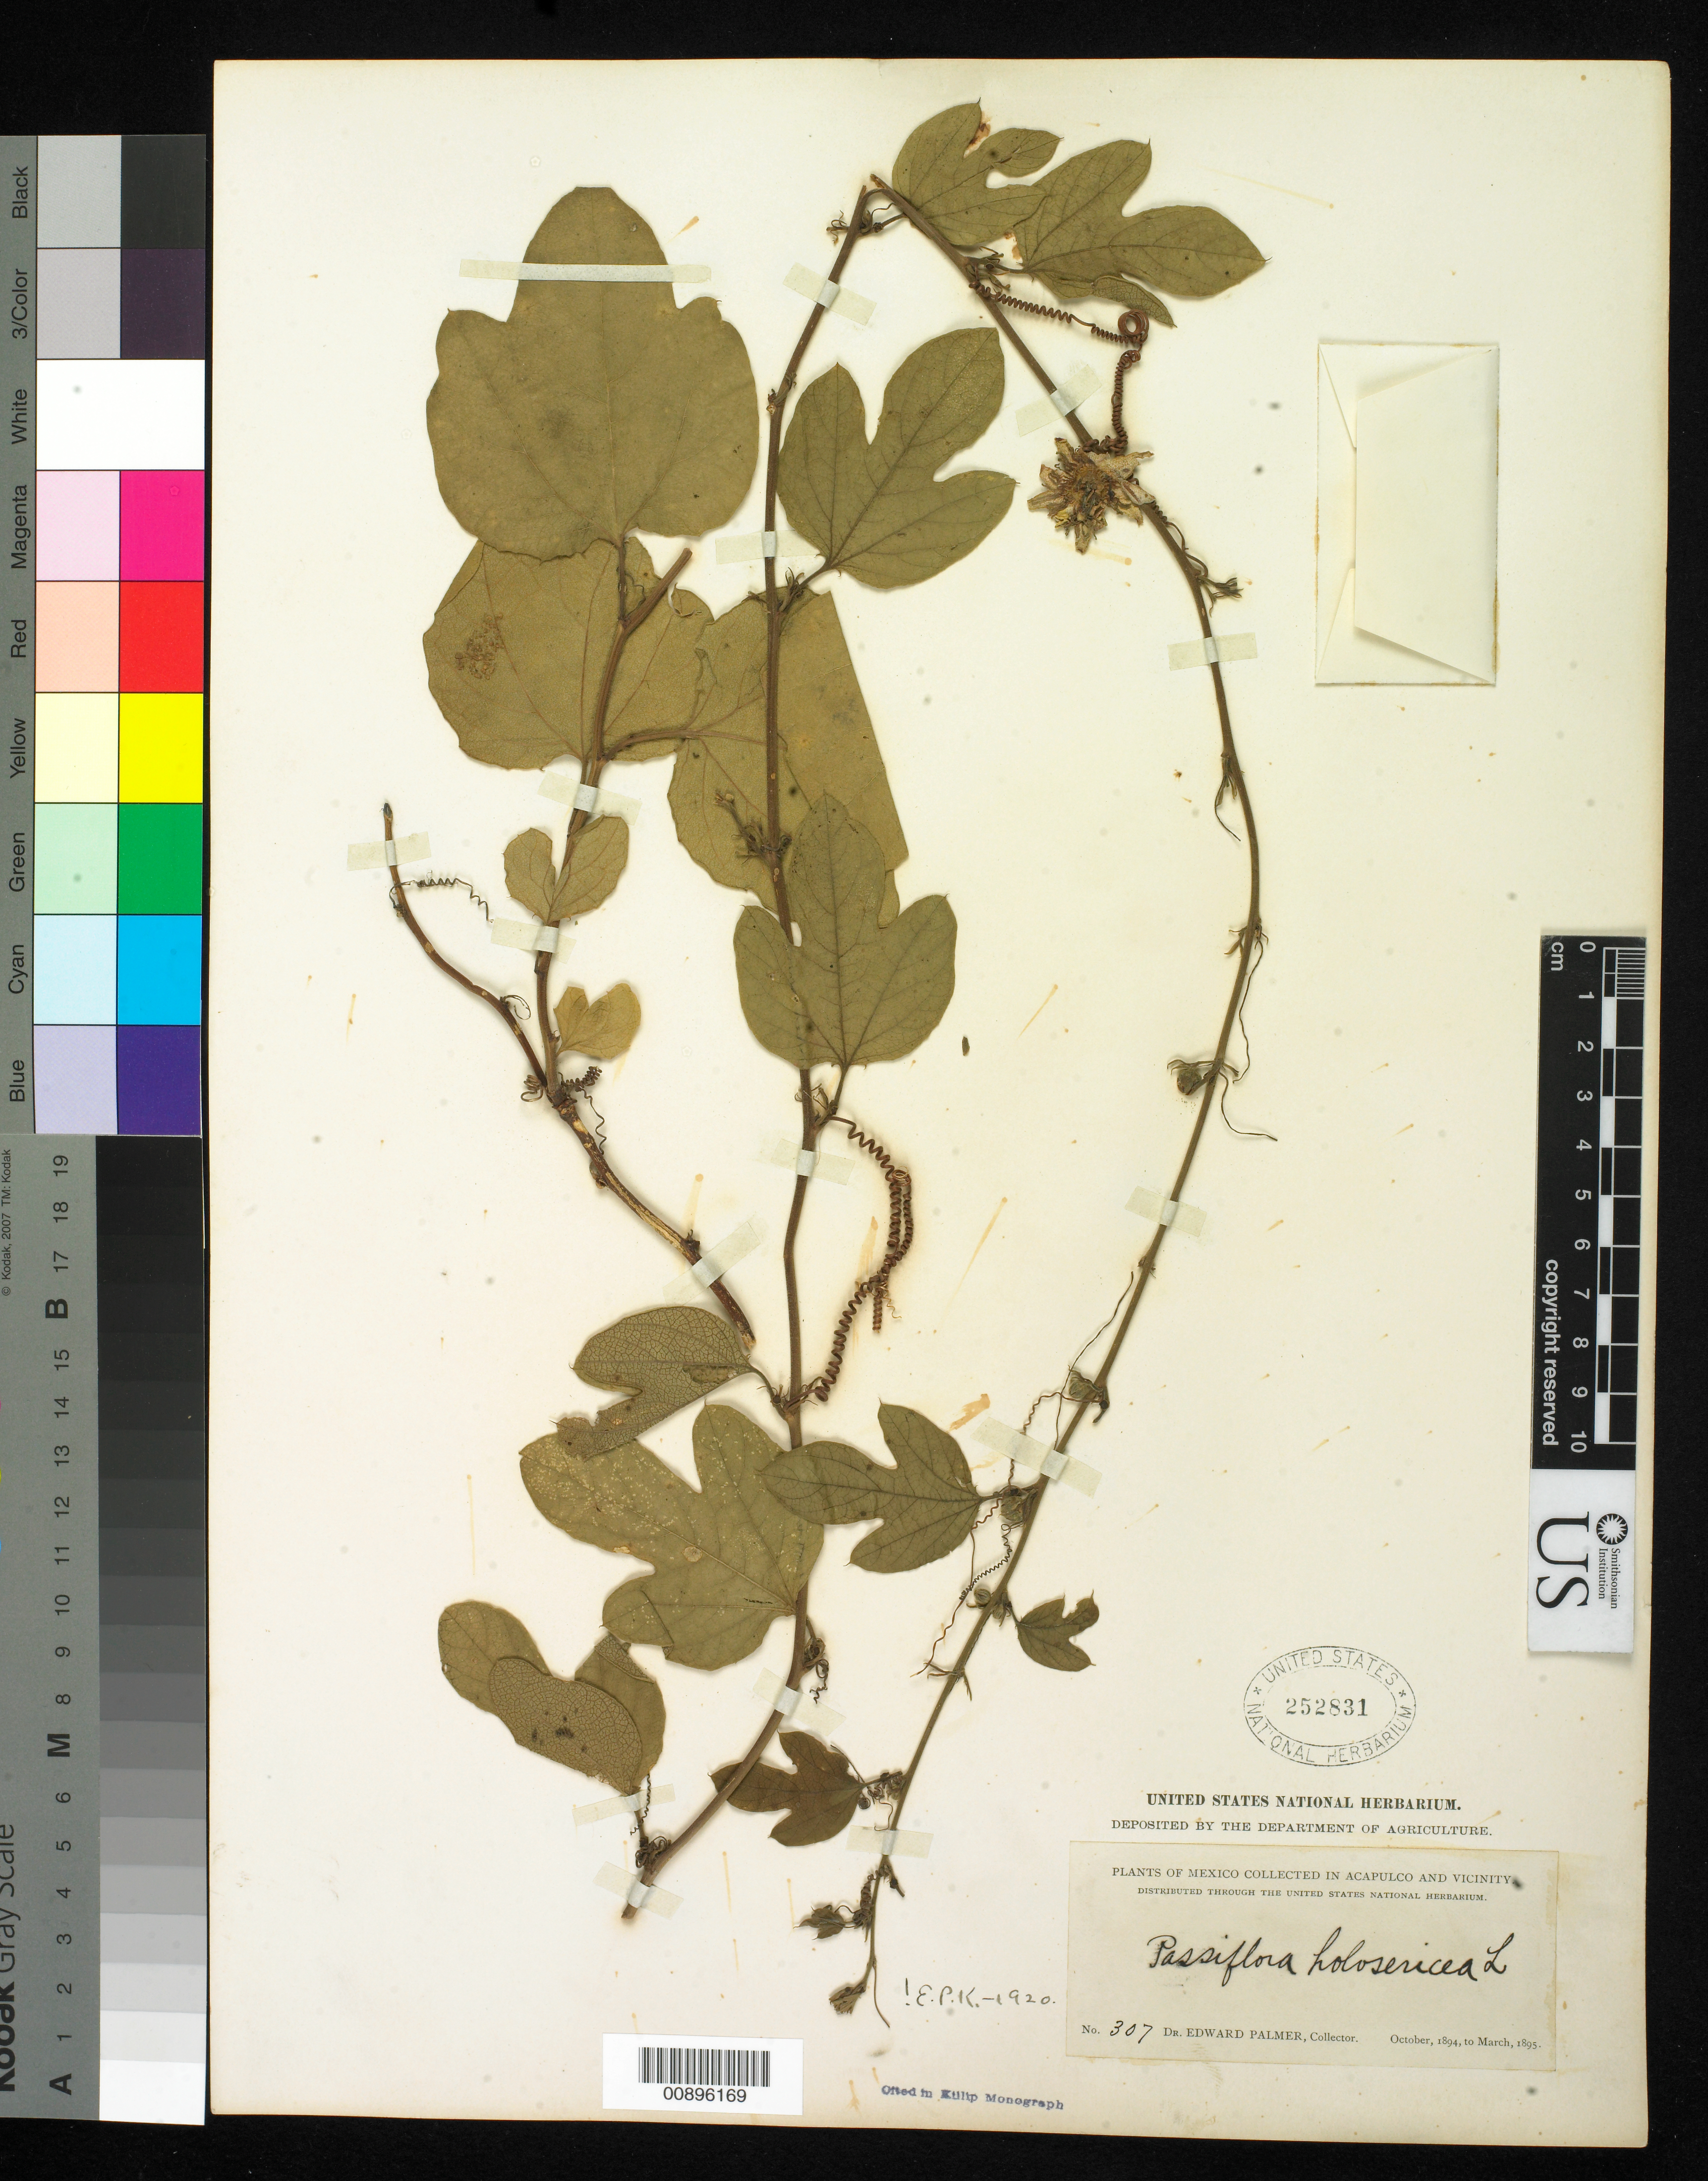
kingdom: Plantae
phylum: Tracheophyta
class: Magnoliopsida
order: Malpighiales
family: Passifloraceae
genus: Passiflora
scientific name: Passiflora holosericea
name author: L.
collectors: E. Palmer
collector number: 307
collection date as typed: Oct 1894 to -- Mar 1895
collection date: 1894-10/1895-03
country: Mexico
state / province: Guerrero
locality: Acapulco, Guerrero and vicinity.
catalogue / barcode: US 252831